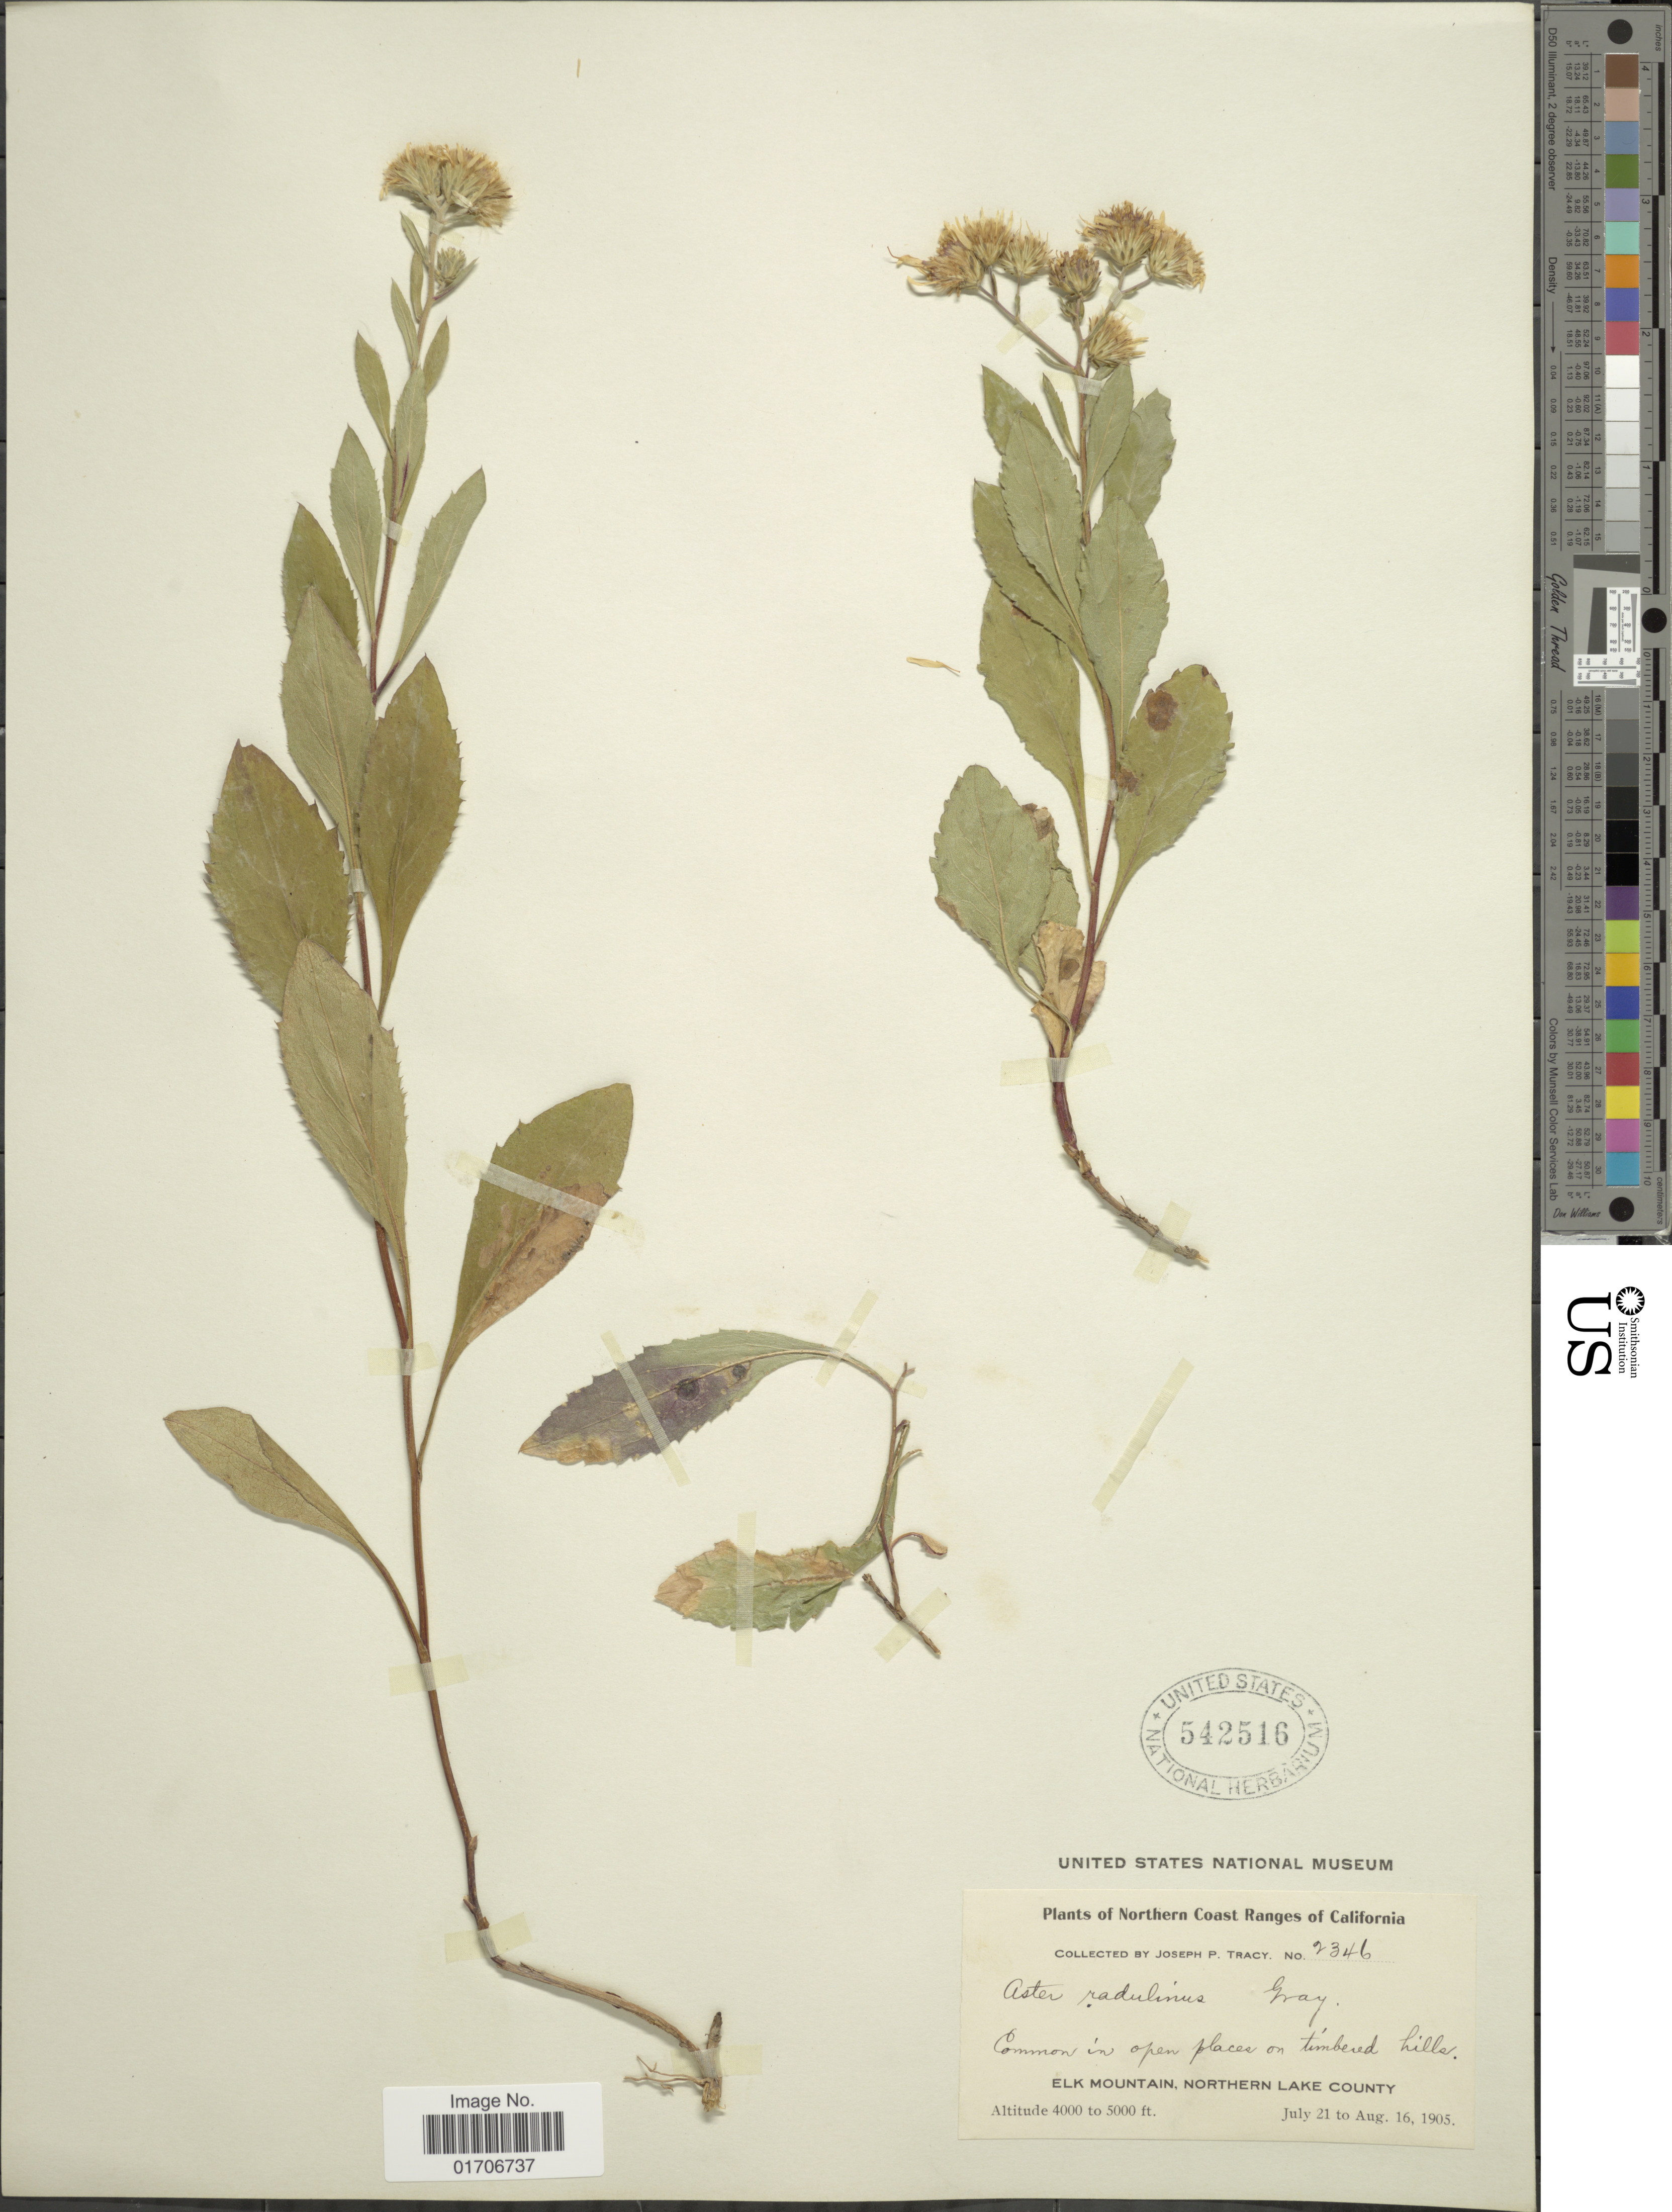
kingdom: Plantae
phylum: Tracheophyta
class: Magnoliopsida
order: Asterales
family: Asteraceae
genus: Eurybia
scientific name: Eurybia radulina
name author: (A. Gray) G.L. Nesom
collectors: J. Tracy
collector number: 2346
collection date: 1905-07-21/1905-08-16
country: United States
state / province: California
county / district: Lake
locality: Northern Coast Ranges of California. Common in open places on timbered hills. Elk Mountain, Northern Lake County.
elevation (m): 1219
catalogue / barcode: US 542516